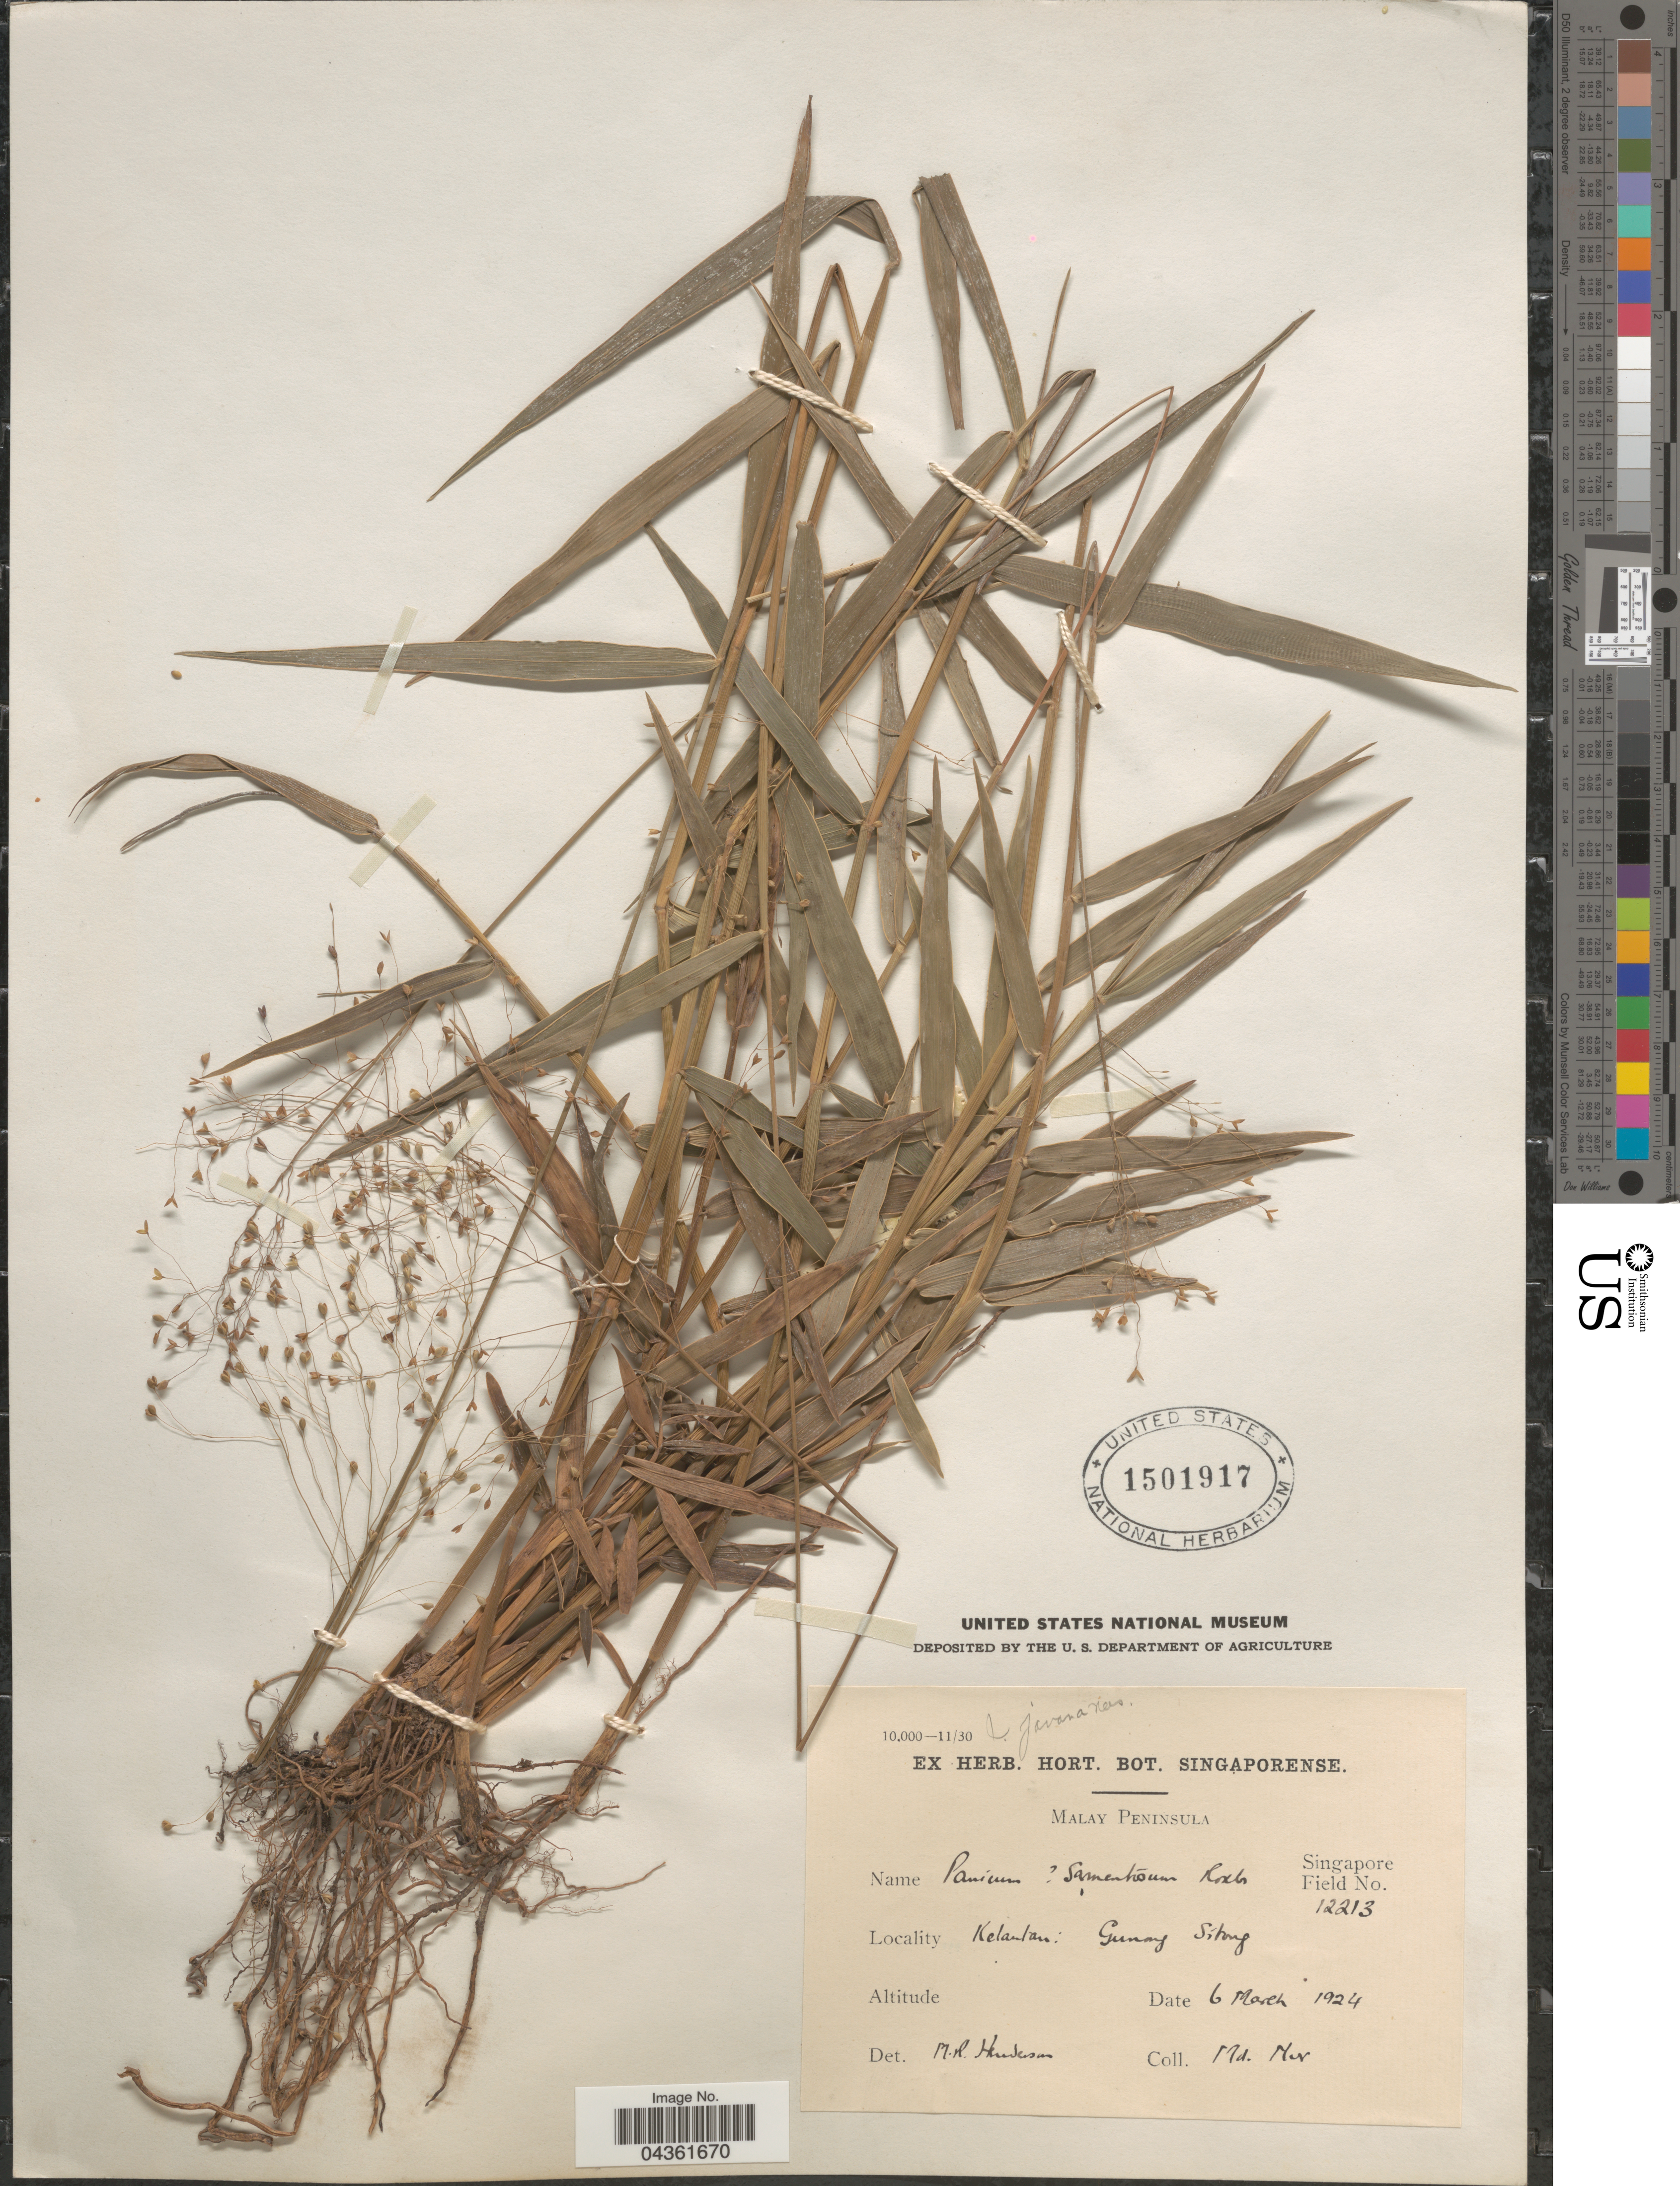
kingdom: Plantae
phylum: Tracheophyta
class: Liliopsida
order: Poales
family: Poaceae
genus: Isachne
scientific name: Isachne truncata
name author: A. Camus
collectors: M. Nur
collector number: Singapore Field 12213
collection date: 1924-03-06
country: Malaysia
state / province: Kelantan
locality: Malay Peninsula. Gunong Sitong.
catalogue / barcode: US 1501917